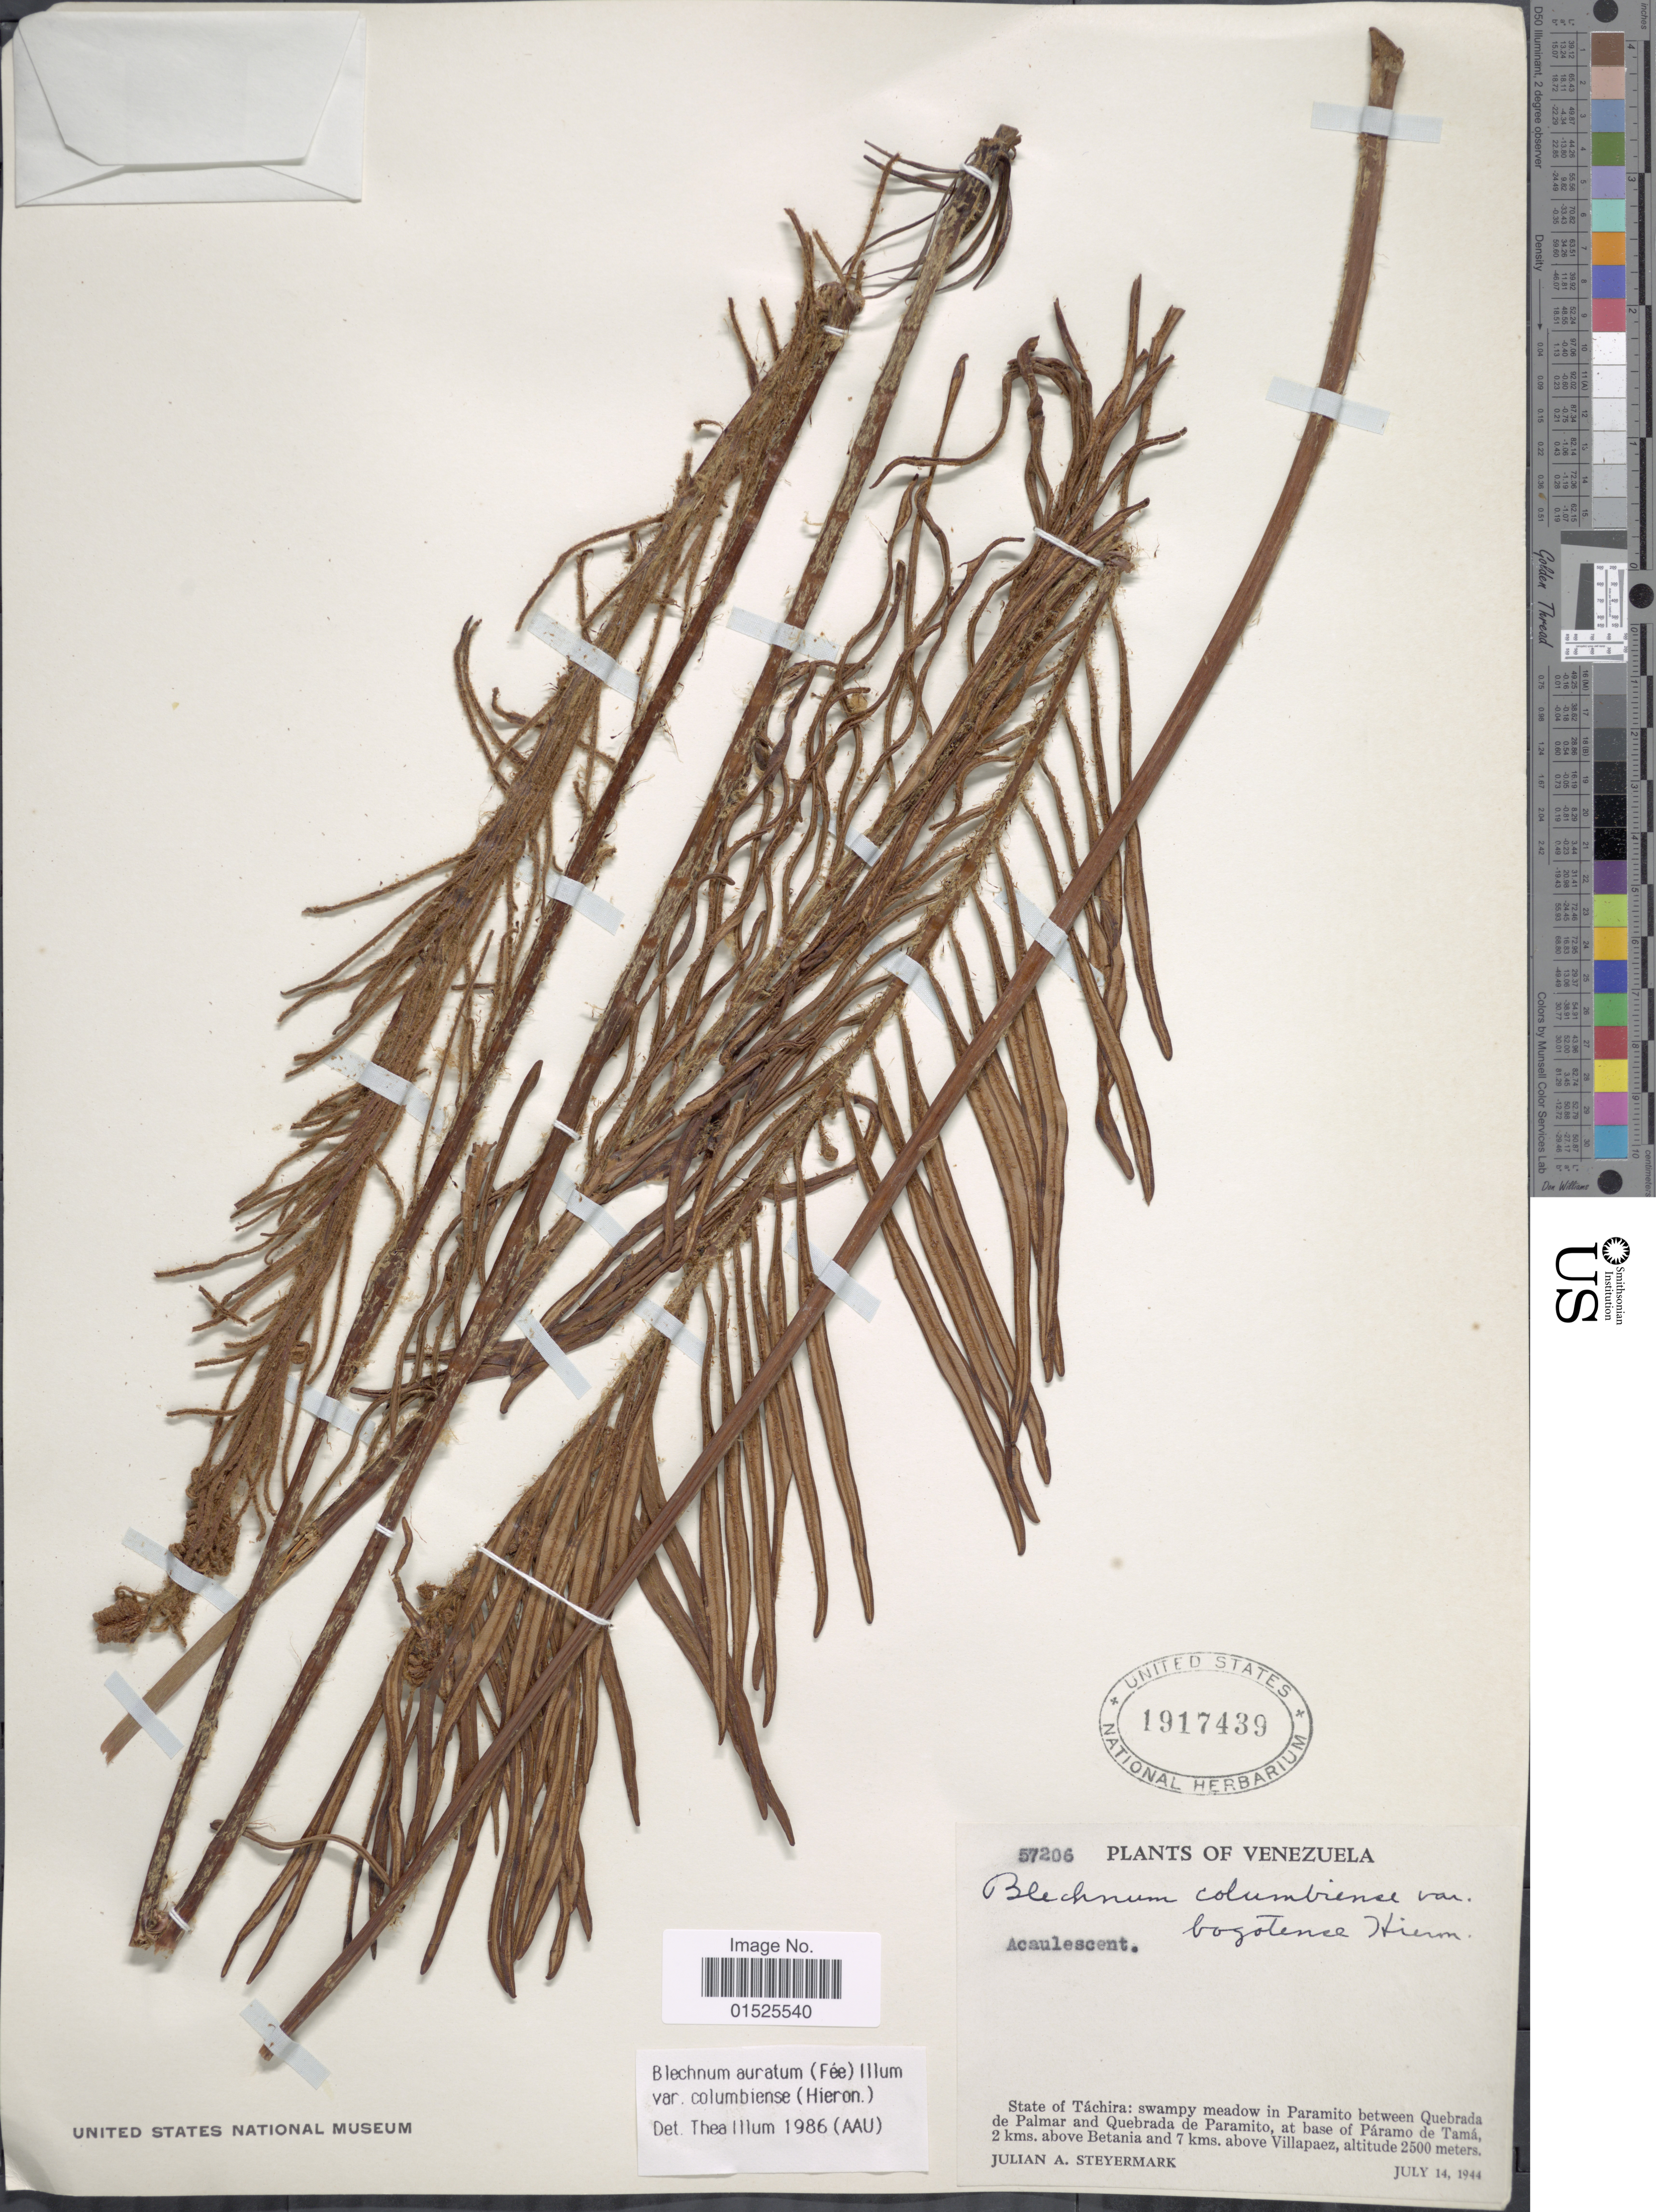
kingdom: Plantae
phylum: Tracheophyta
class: Polypodiopsida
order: Polypodiales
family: Blechnaceae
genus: Blechnum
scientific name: Blechnum columbiense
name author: Hieron.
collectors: J. Steyermark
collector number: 57206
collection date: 1944-07-14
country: Venezuela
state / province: Tachira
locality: Swampy meadow in Paramito between Quebrada de Palmar and Quebrada de Paramito, at base of Páramo de Tamá, 2 kms. above Betania and 7 kms. above Villapaez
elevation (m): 2500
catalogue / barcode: US 1917439